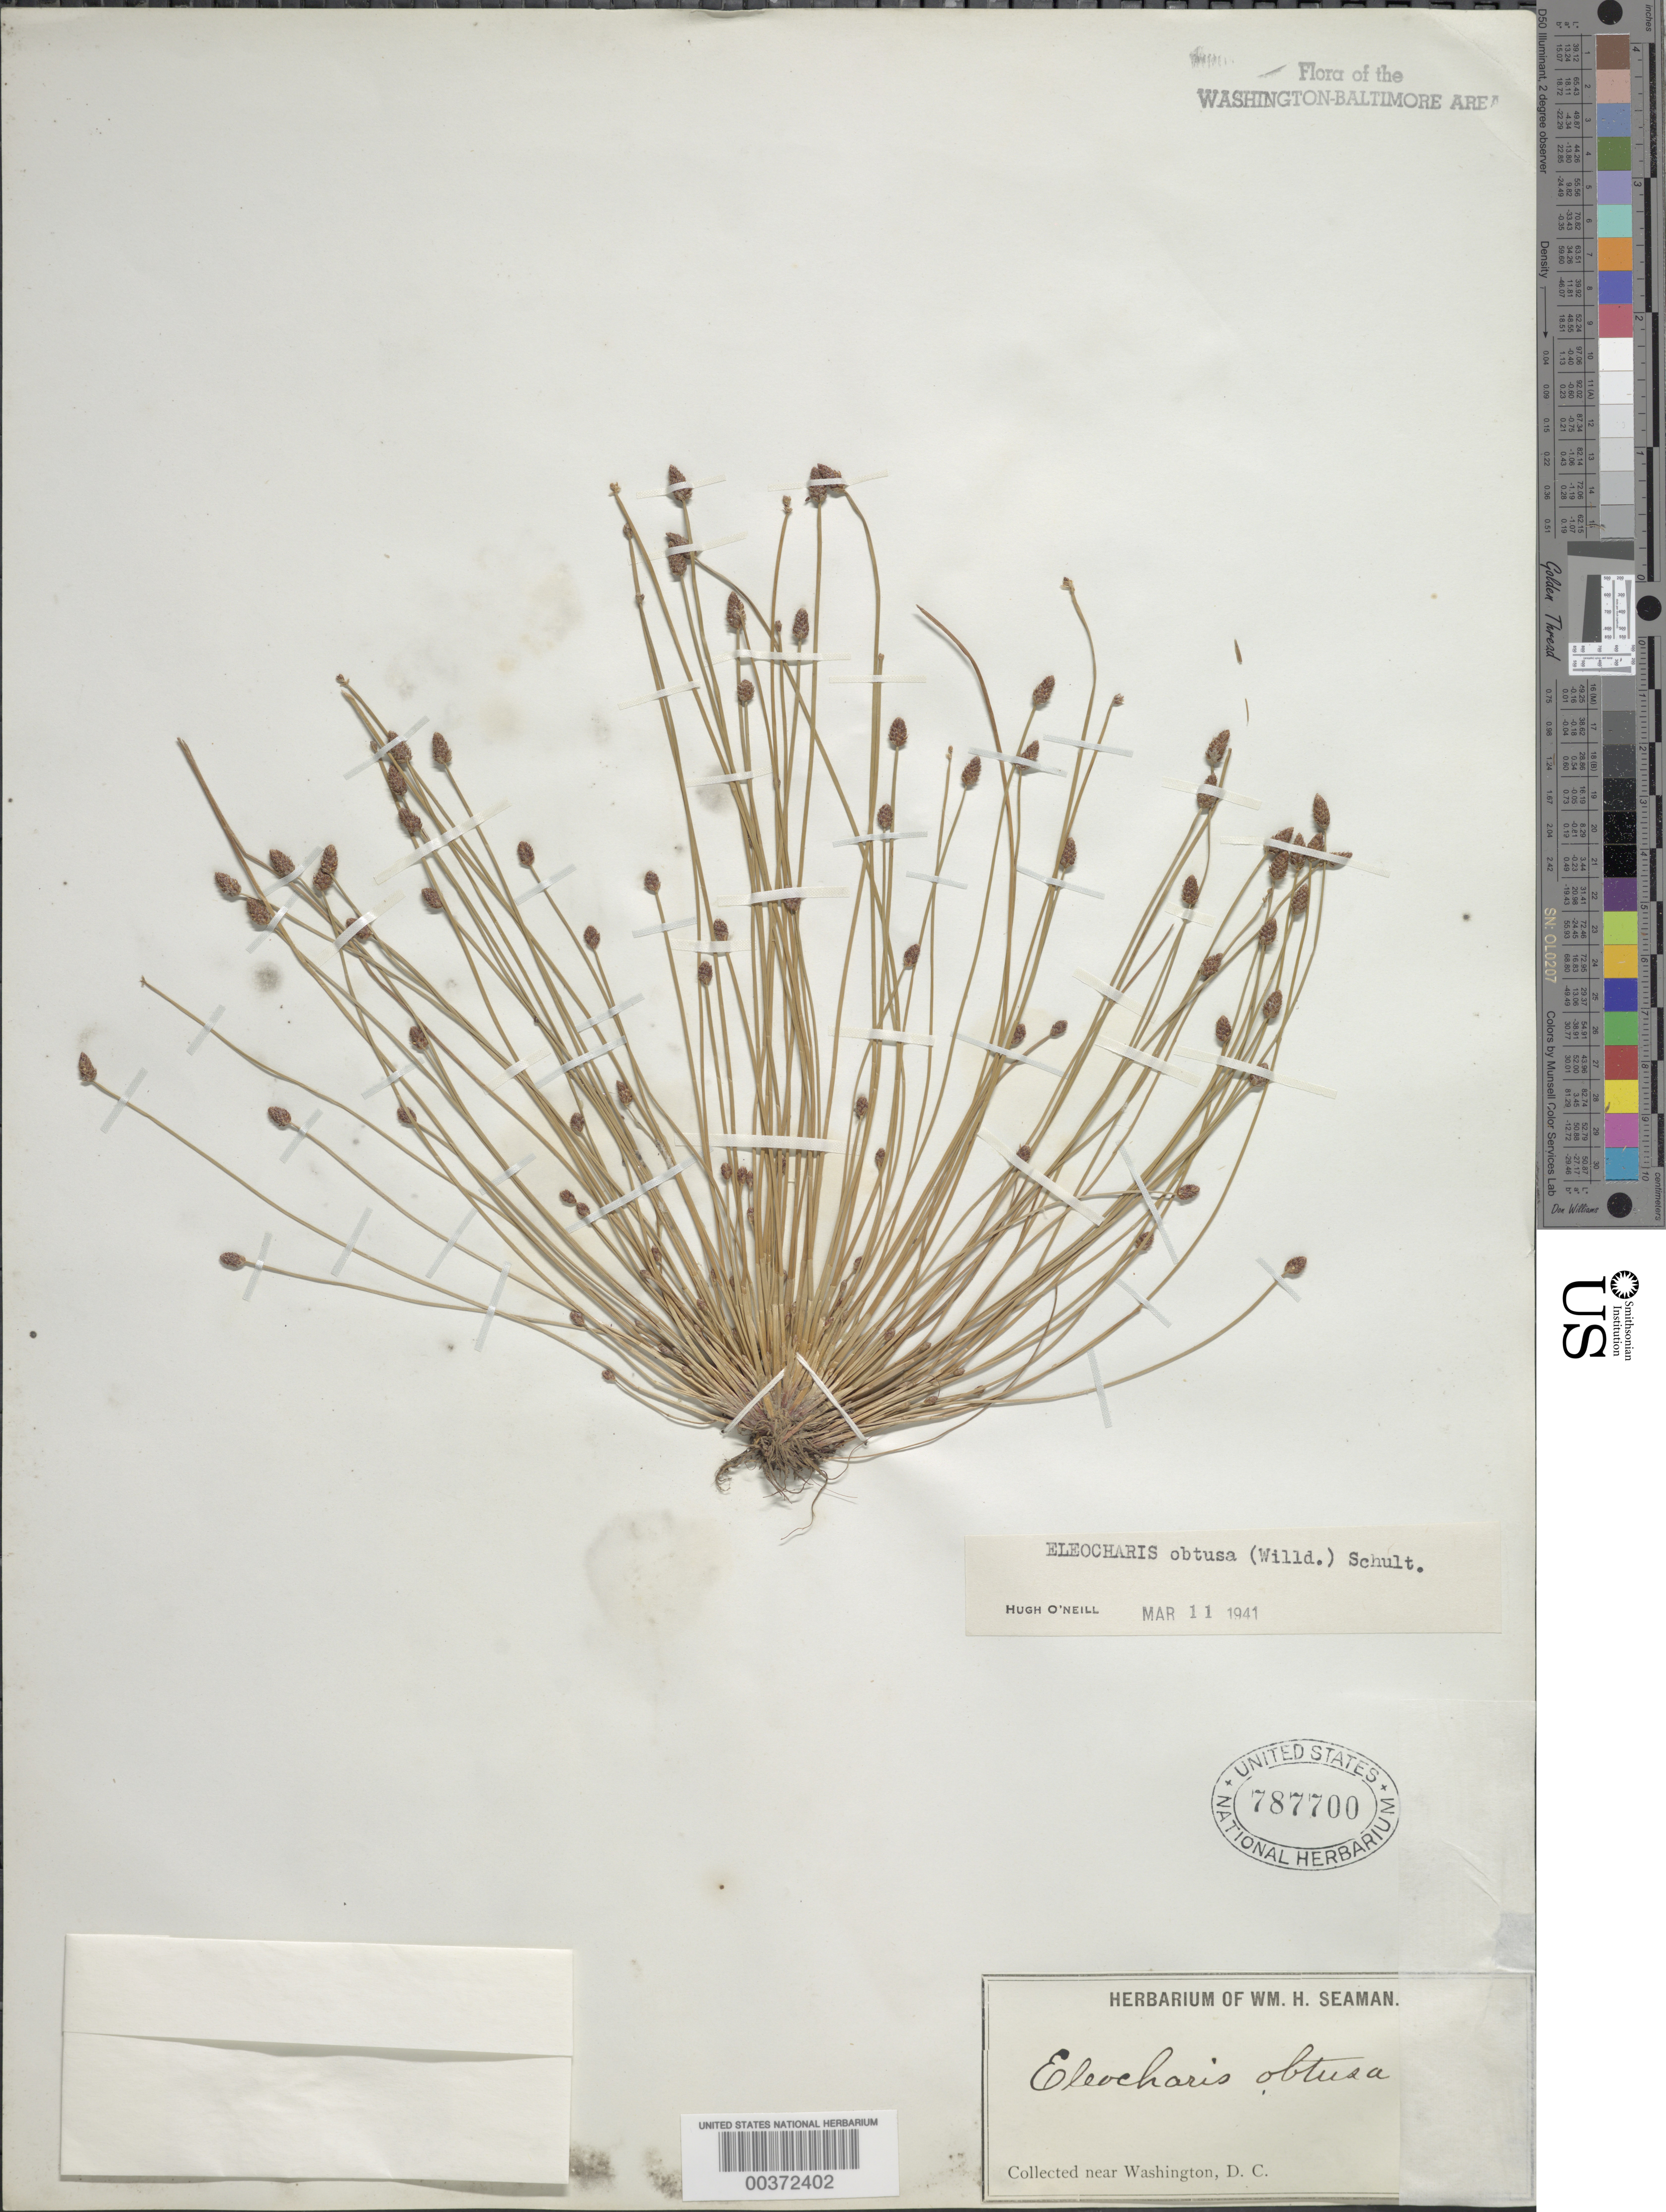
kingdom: Plantae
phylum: Tracheophyta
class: Liliopsida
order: Poales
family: Cyperaceae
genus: Eleocharis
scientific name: Eleocharis obtusa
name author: (Willd.) Schult.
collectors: W. Seaman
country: United States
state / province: District of Columbia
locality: Washington DC Area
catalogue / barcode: US 787700